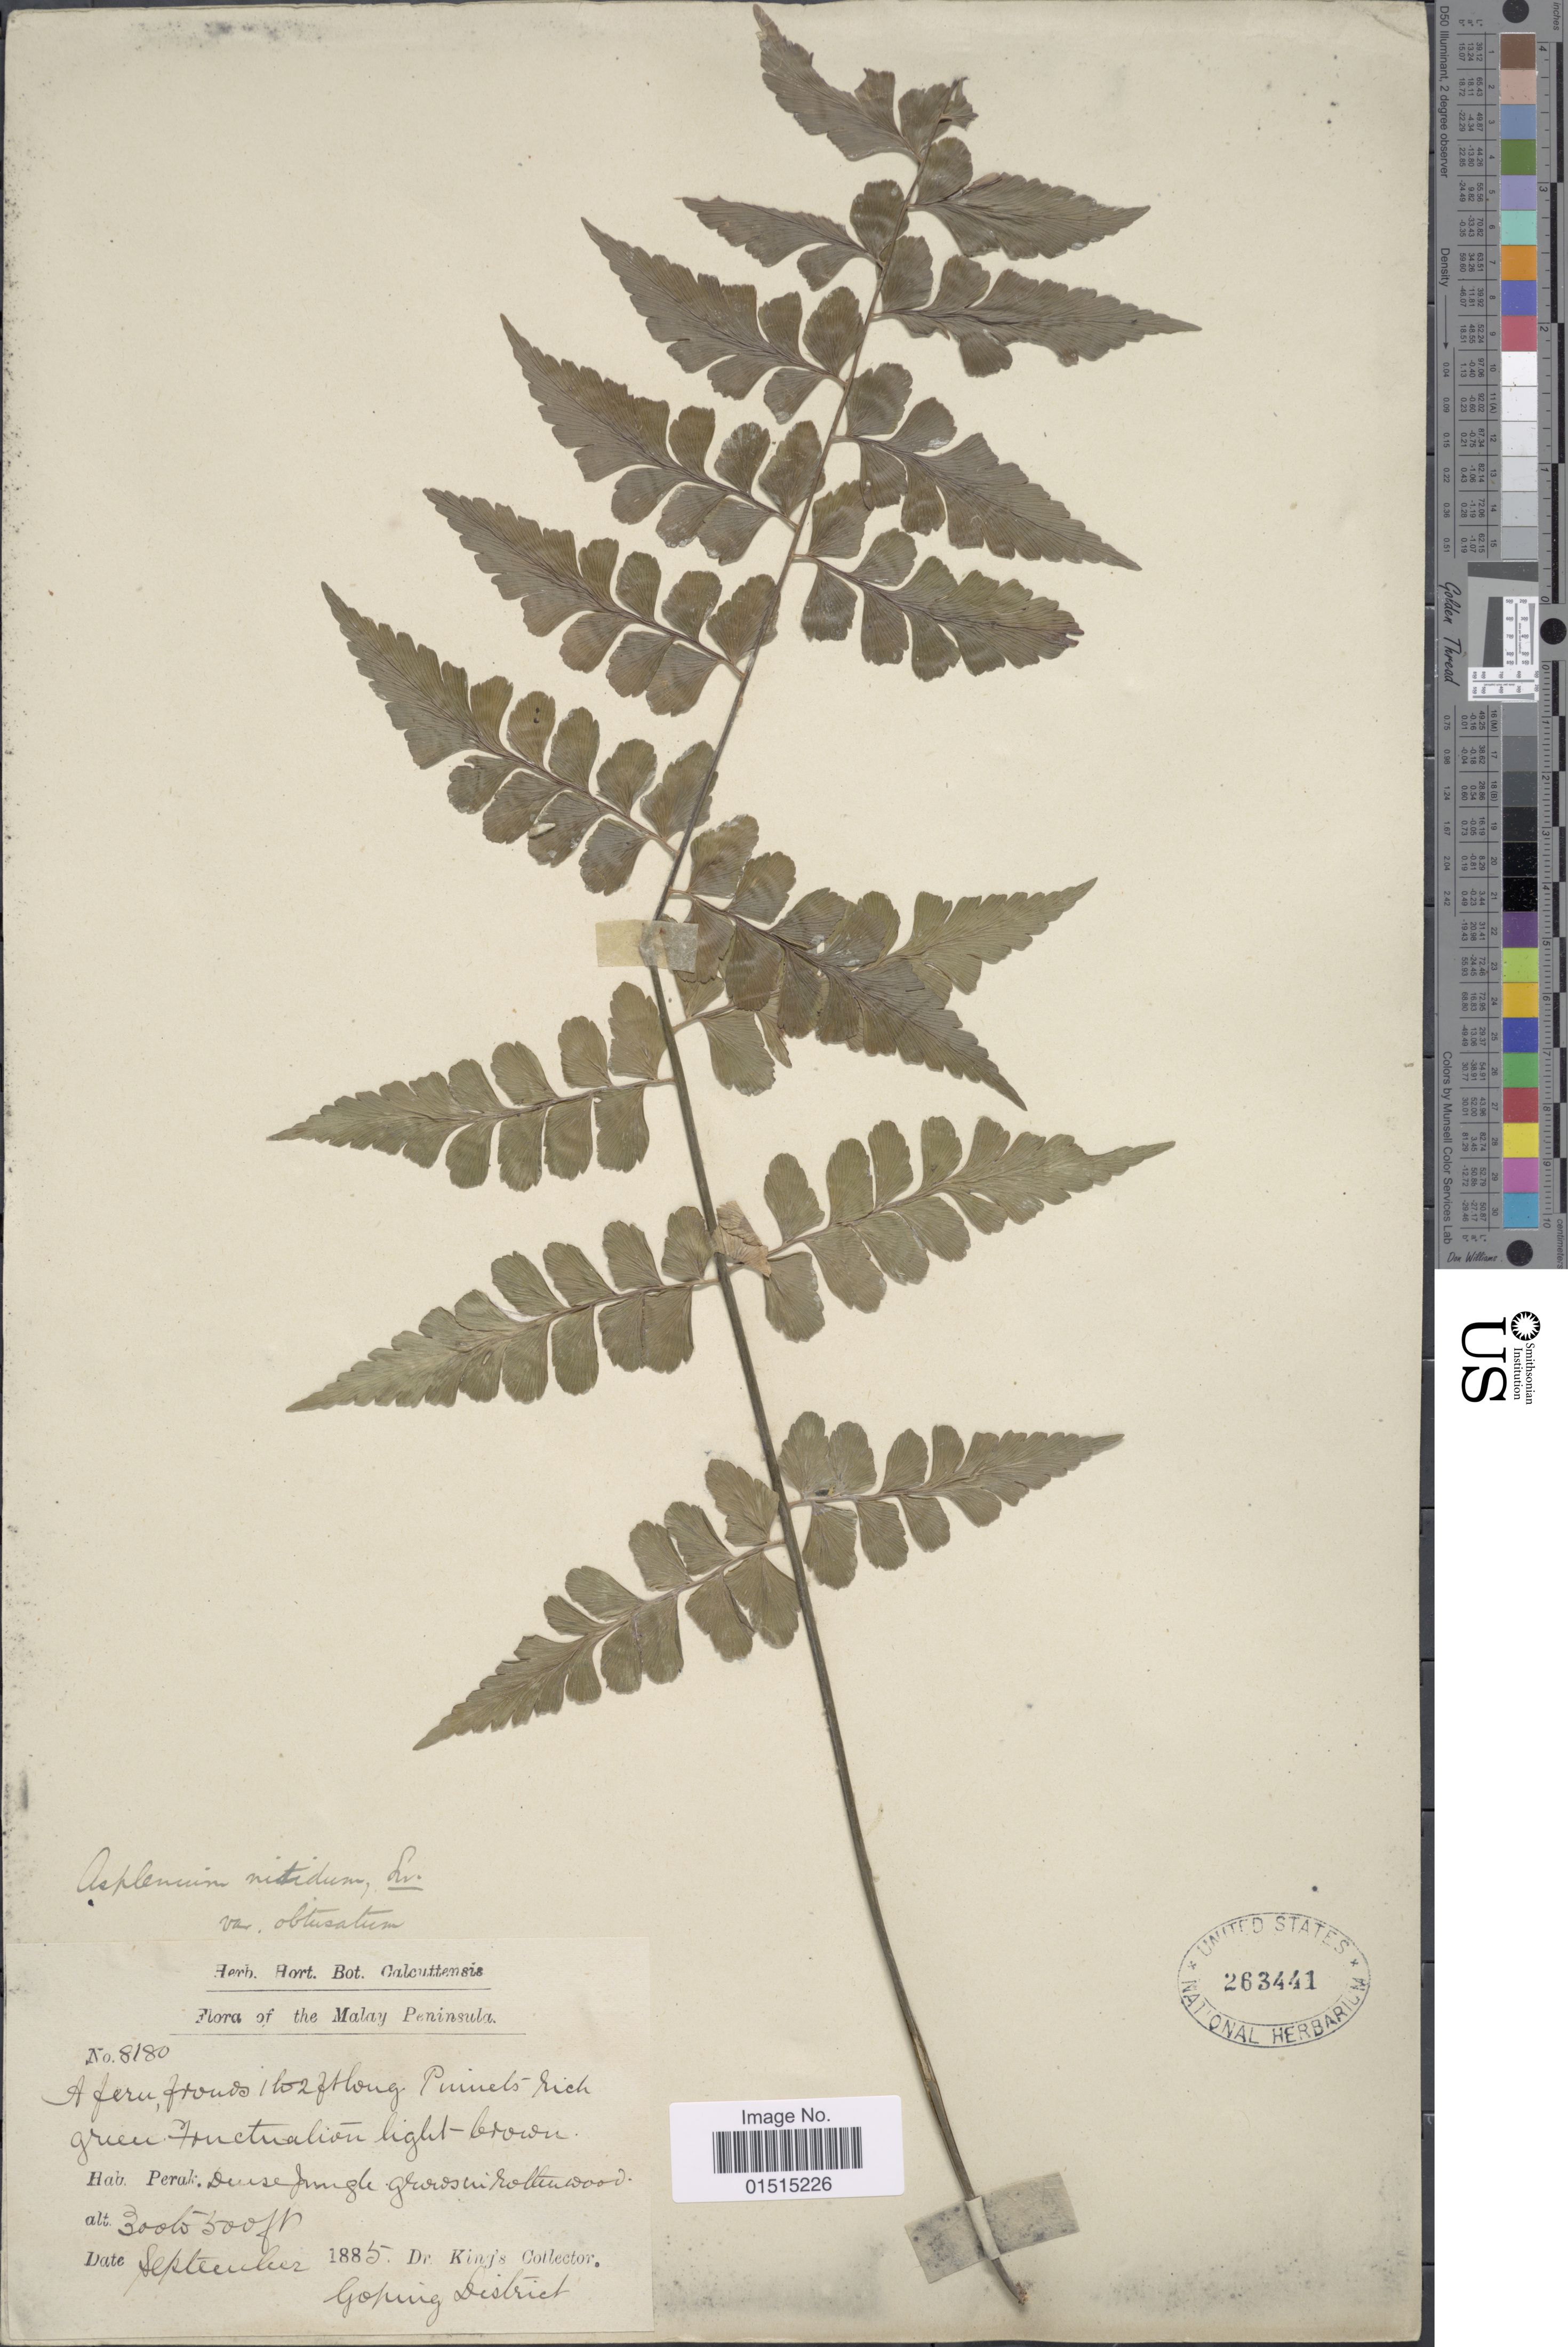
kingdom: Plantae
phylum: Tracheophyta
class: Polypodiopsida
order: Polypodiales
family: Aspleniaceae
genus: Asplenium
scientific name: Asplenium nitidum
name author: Sw.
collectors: Dr. King's collector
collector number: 8180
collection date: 1885-09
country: Malaysia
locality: Malay Peninsula, Dense Jungle, grows in rotten wood. Goping District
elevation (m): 914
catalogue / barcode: US 263441